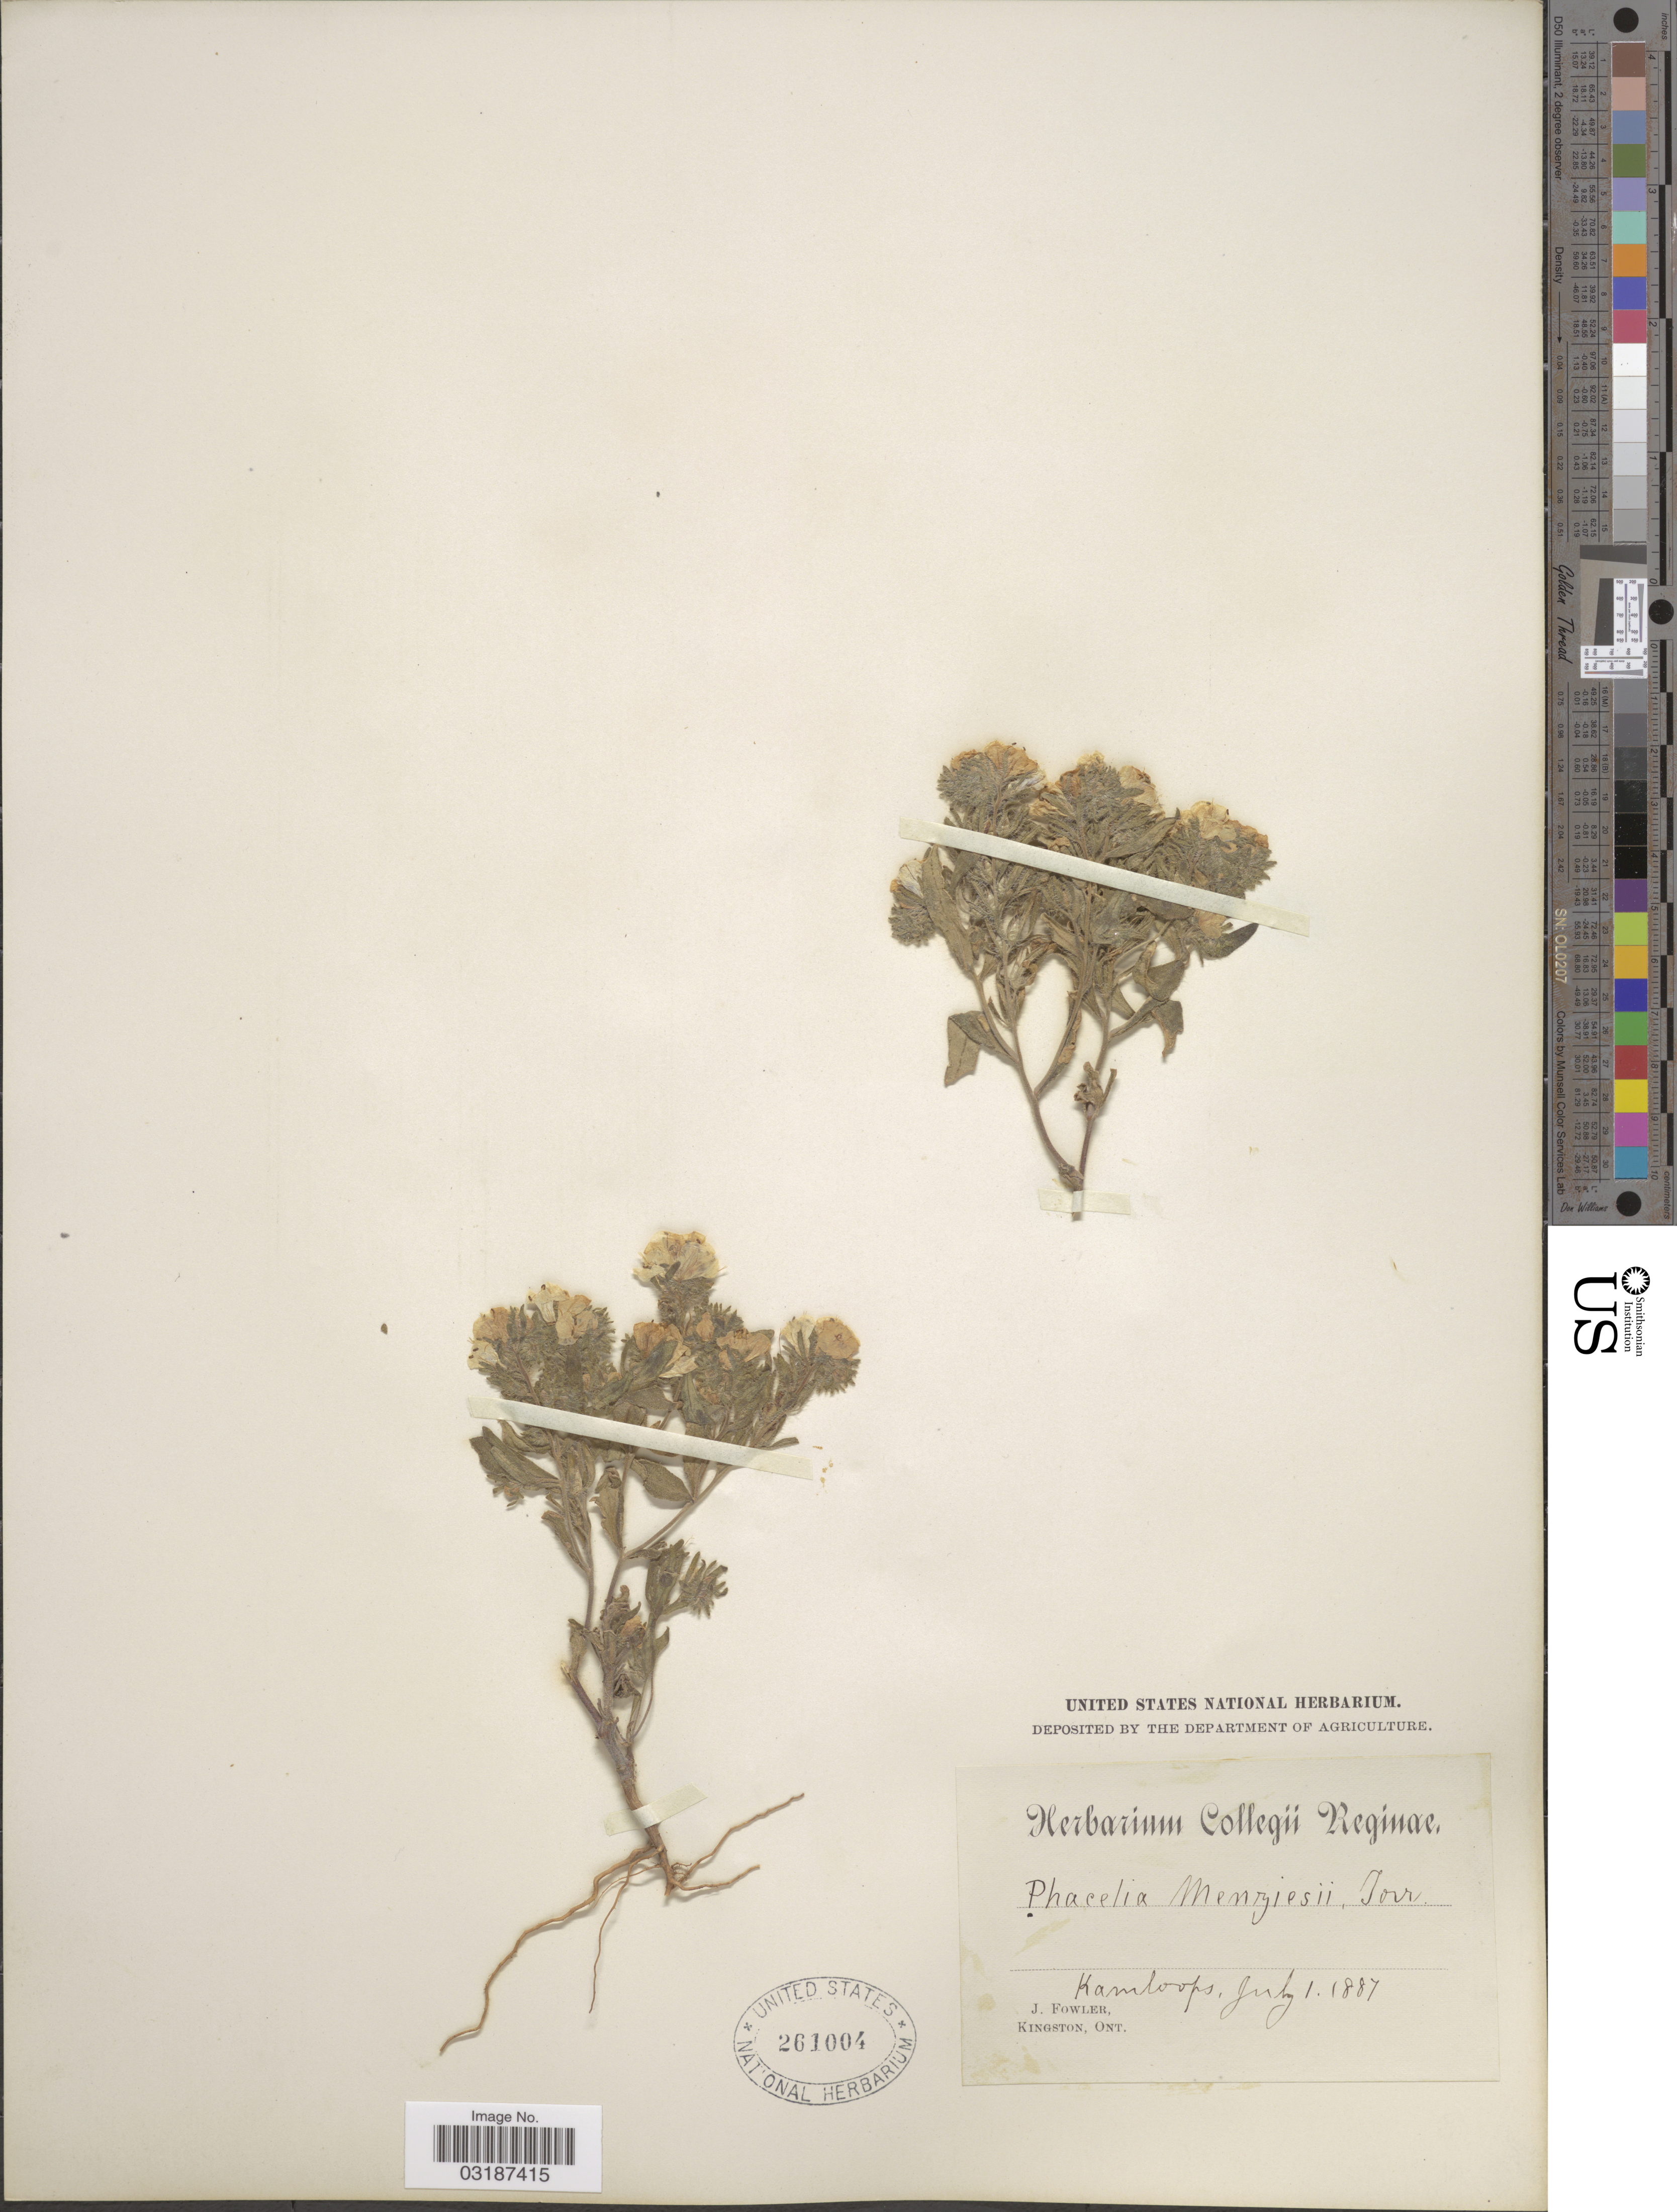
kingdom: Plantae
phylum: Tracheophyta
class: Magnoliopsida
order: Boraginales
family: Hydrophyllaceae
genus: Phacelia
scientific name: Phacelia linearis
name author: (Pursh) Holz.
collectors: J. Fowler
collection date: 1887-07-01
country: Canada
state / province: Ontario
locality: Kamloops.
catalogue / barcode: US 261004